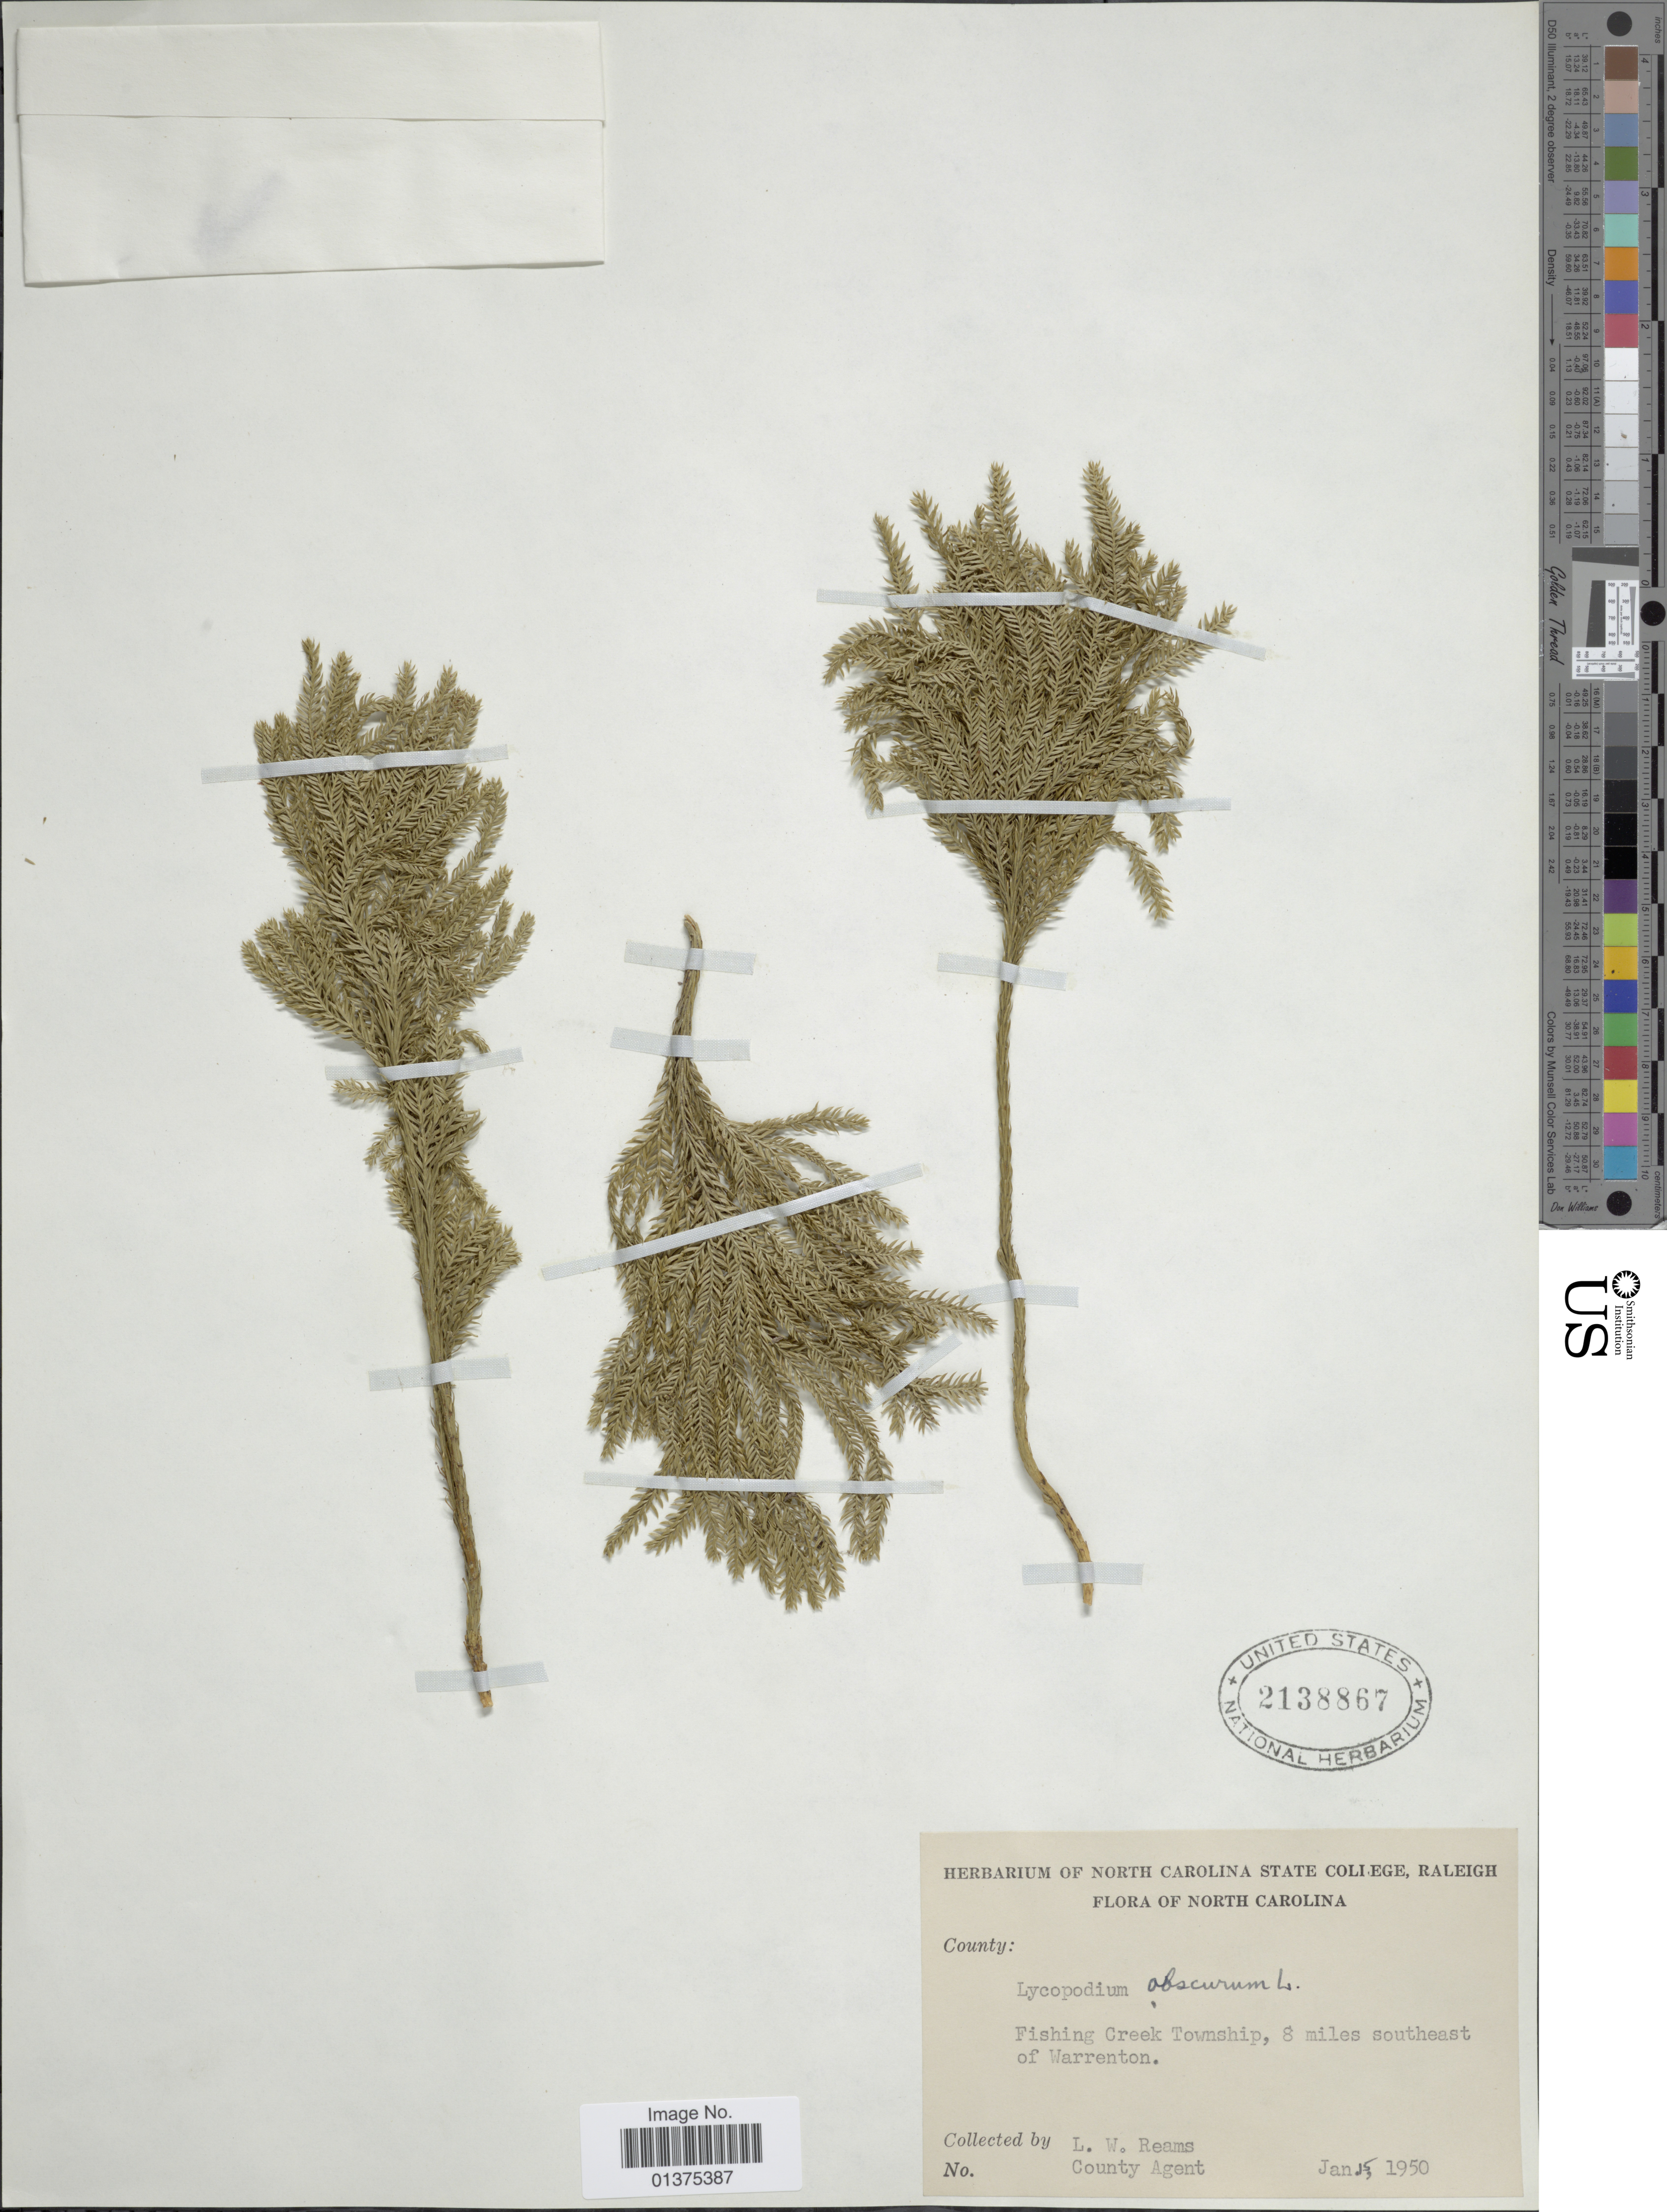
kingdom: Plantae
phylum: Tracheophyta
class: Lycopodiopsida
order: Lycopodiales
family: Lycopodiaceae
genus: Dendrolycopodium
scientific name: Dendrolycopodium hickeyi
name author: (W.H. Wagner et al.) A. Haines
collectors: L. Reams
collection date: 1950-01-15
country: United States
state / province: North Carolina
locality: Fishing Creek Township, 8 miles southeast of Warrenton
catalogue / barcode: US 2138867